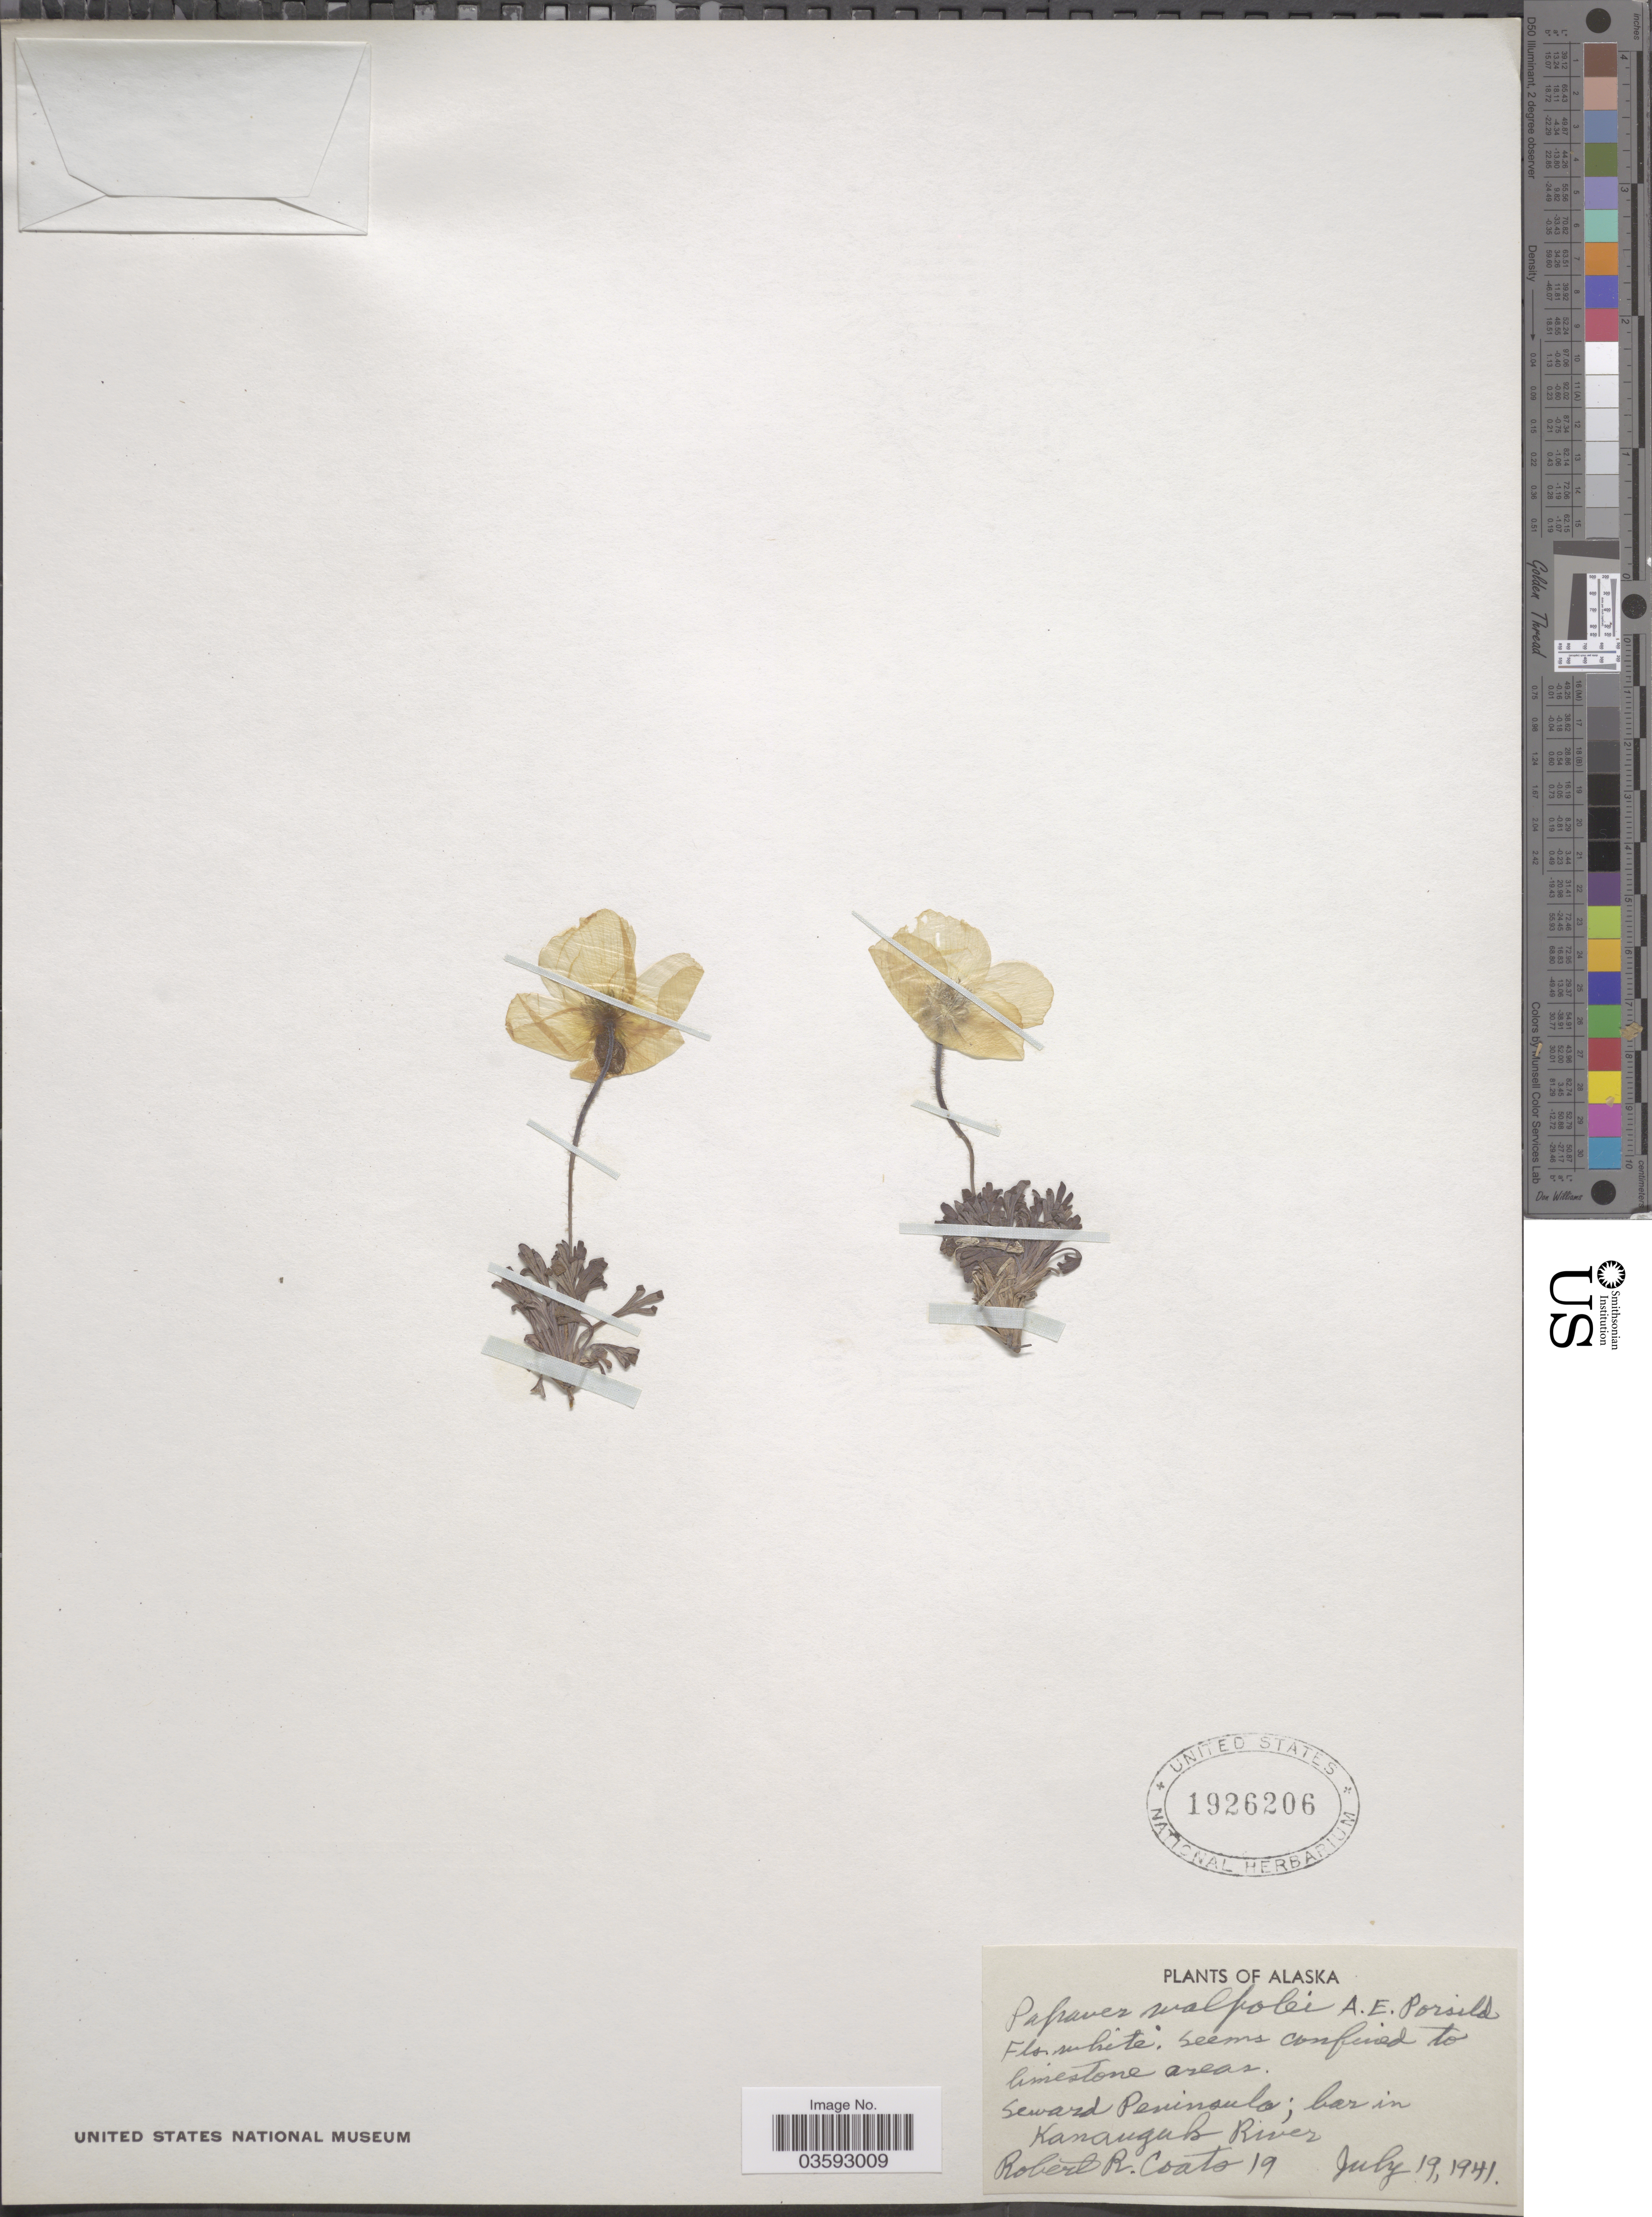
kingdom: Plantae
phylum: Tracheophyta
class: Magnoliopsida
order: Ranunculales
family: Papaveraceae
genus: Papaver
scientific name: Papaver walpolei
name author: A.E. Porsild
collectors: R. Coats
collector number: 19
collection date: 1941-07-19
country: United States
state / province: Alaska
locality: Seward Peninsula; bar in Kanauguk River.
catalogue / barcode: US 1926206